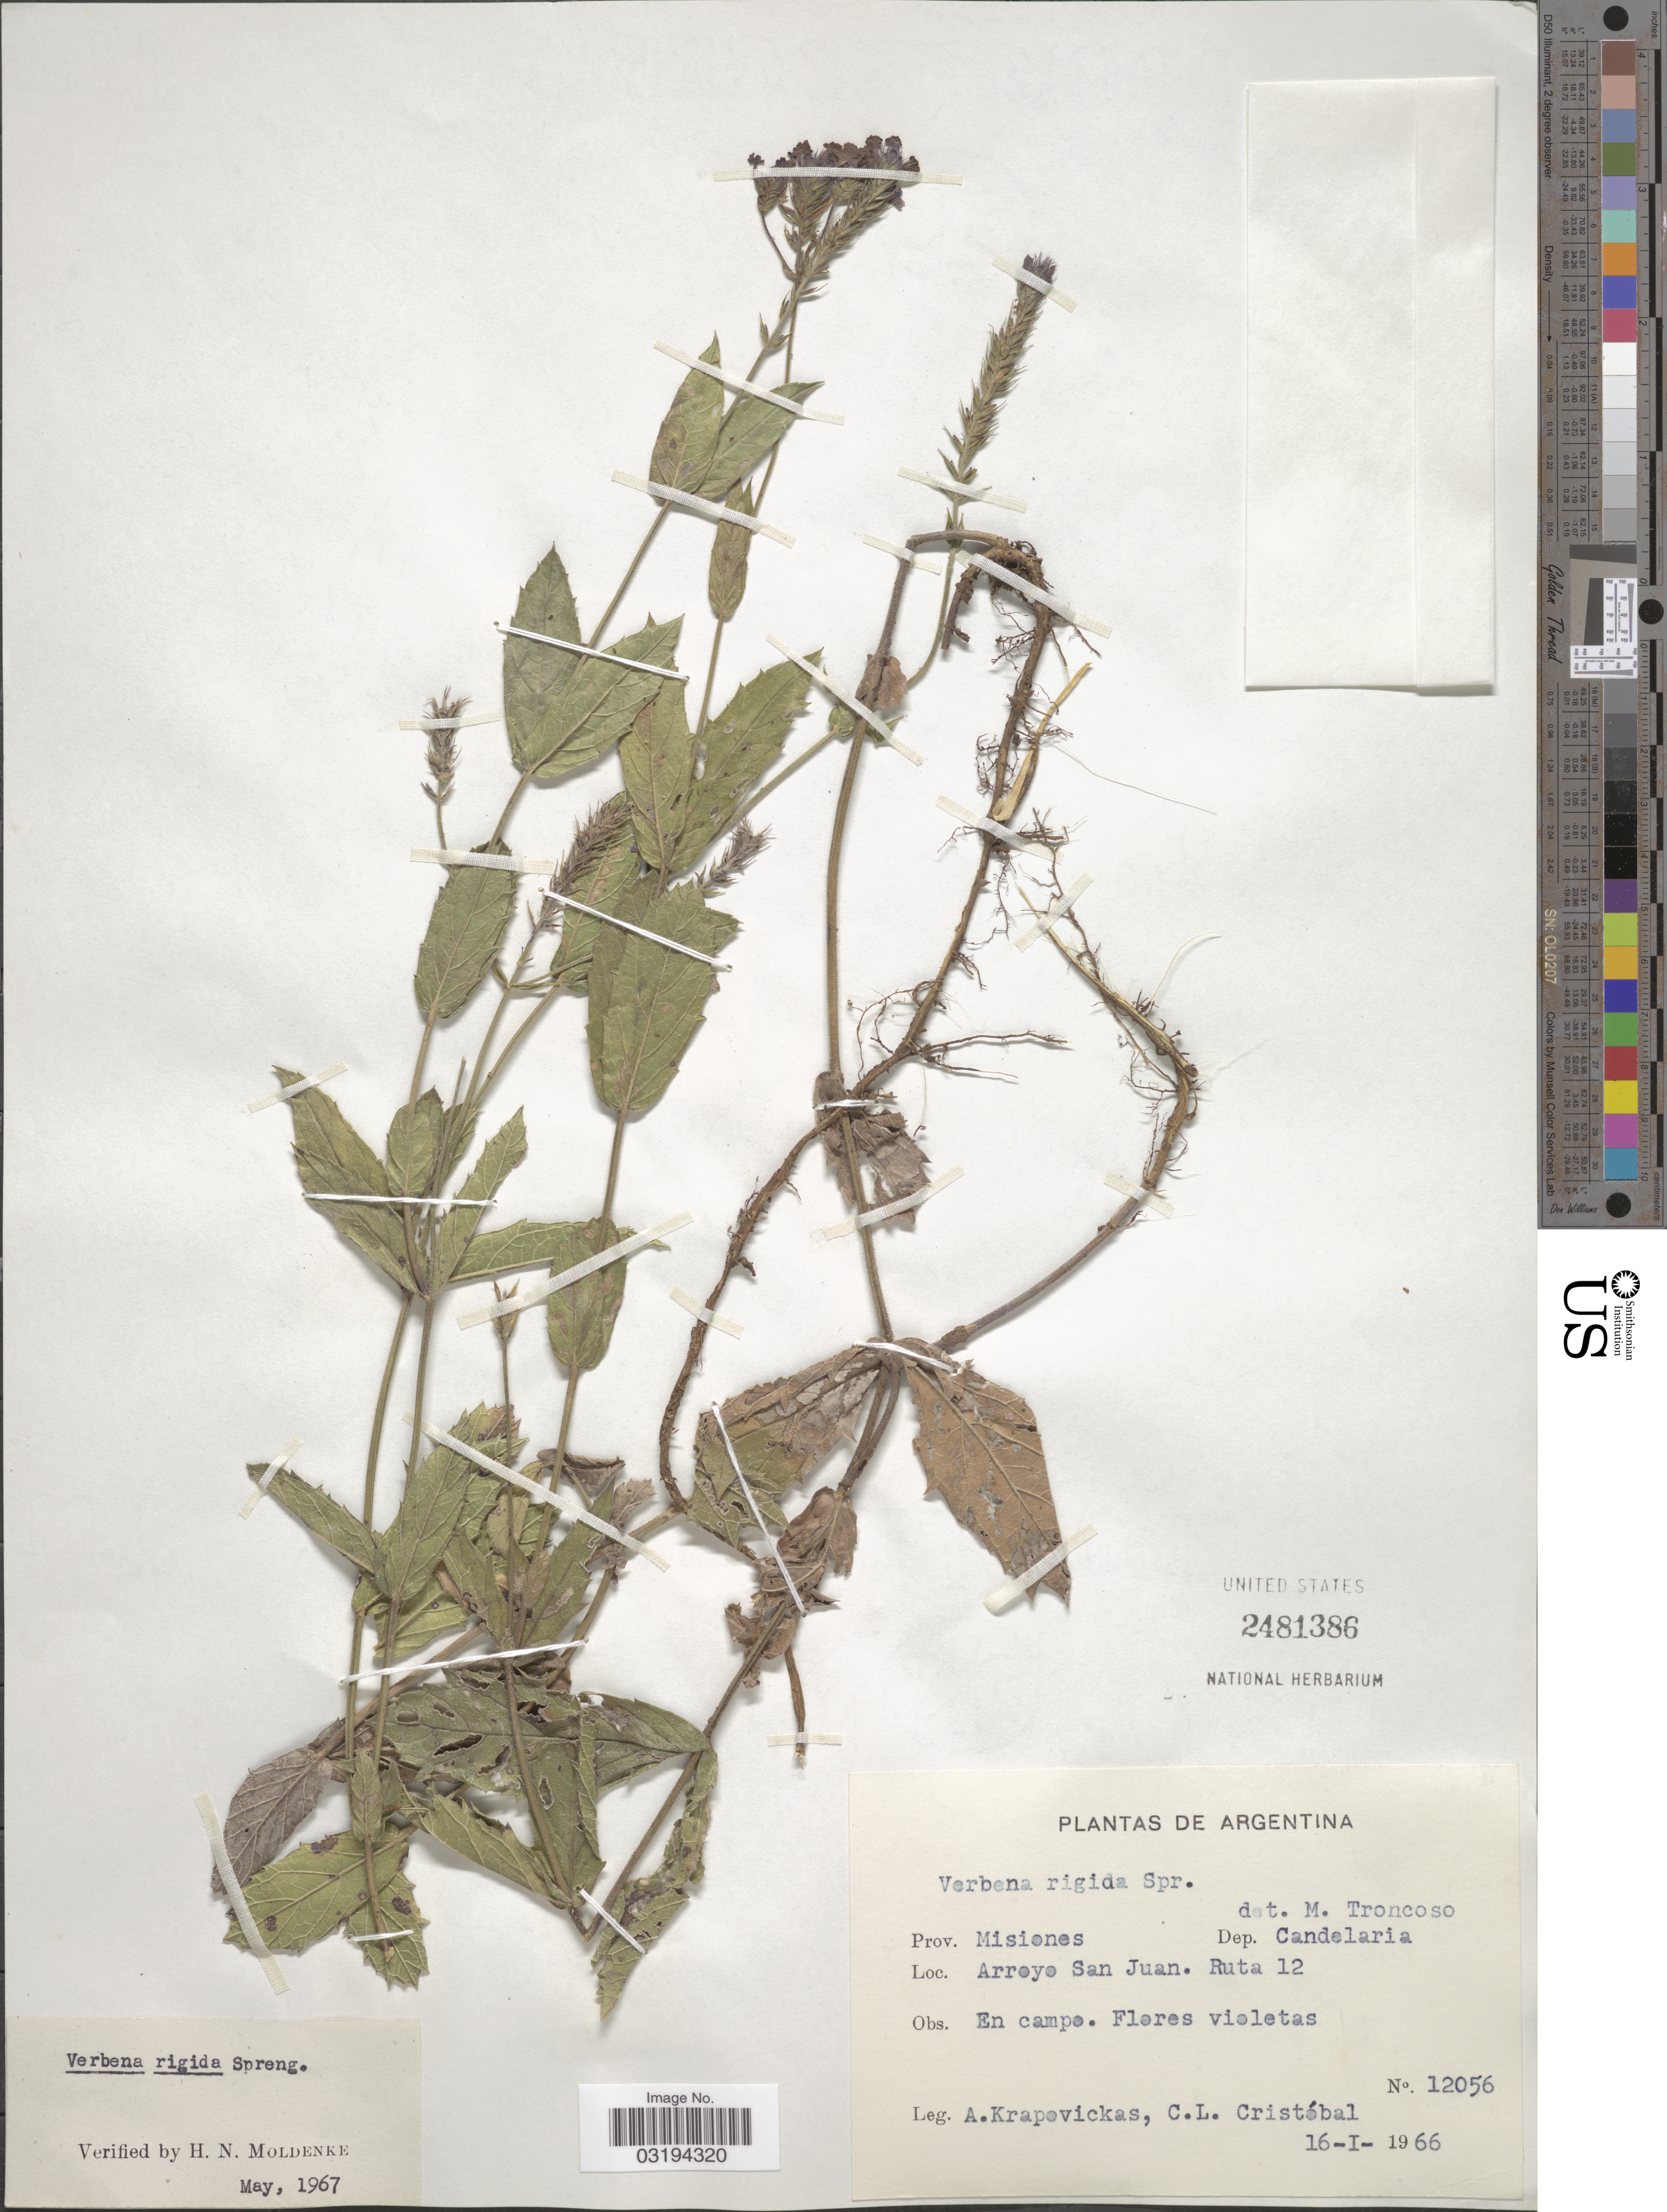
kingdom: Plantae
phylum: Tracheophyta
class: Magnoliopsida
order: Lamiales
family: Verbenaceae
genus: Verbena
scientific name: Verbena rigida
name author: Spreng.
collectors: A. Krapovickas & C. L. Cristóbal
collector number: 12056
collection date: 1966-01-16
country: Argentina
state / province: Misiones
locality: Dep. Candelaria, Arroyo San Juan. Ruta 12.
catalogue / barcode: US 2481386